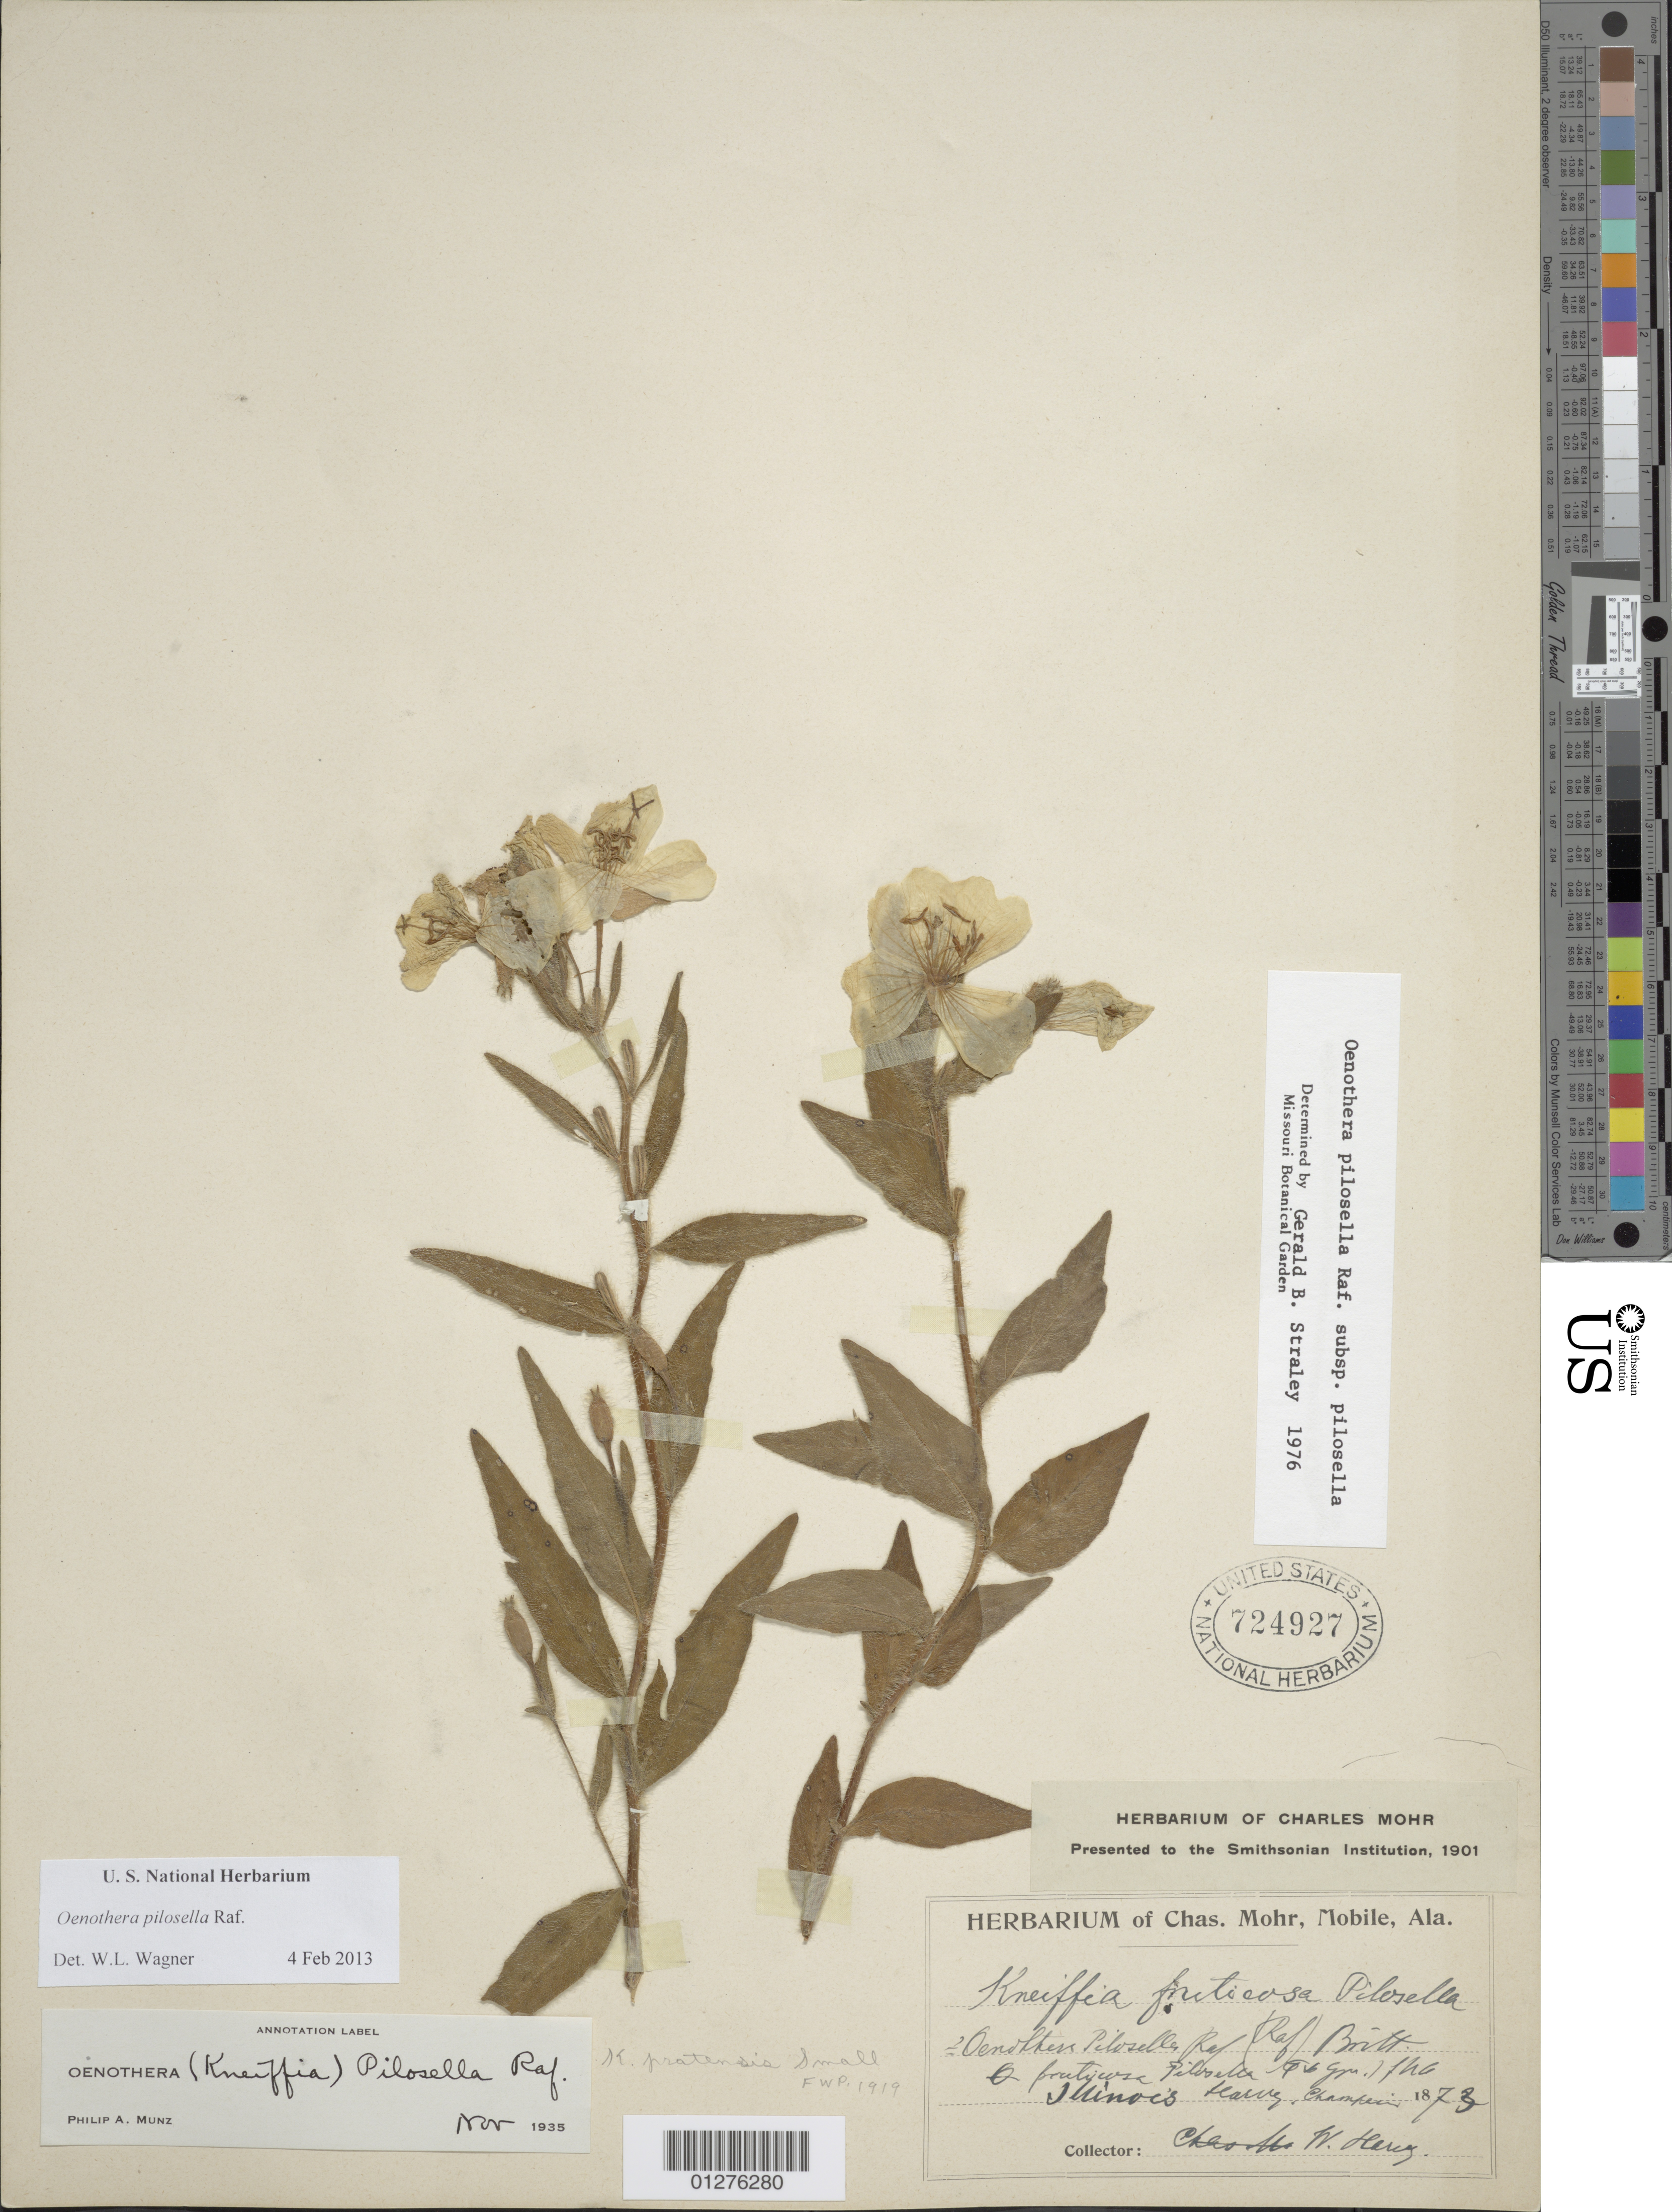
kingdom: Plantae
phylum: Tracheophyta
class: Magnoliopsida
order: Myrtales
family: Onagraceae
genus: Oenothera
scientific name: Oenothera pilosella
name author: Raf.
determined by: Wagner, W. L., (BOT), Smithsonian Institution - National Museum of Natural History (UNITED STATES)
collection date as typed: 1873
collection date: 1873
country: United States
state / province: Illinois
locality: [illegible] Champaign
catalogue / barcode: US 724927